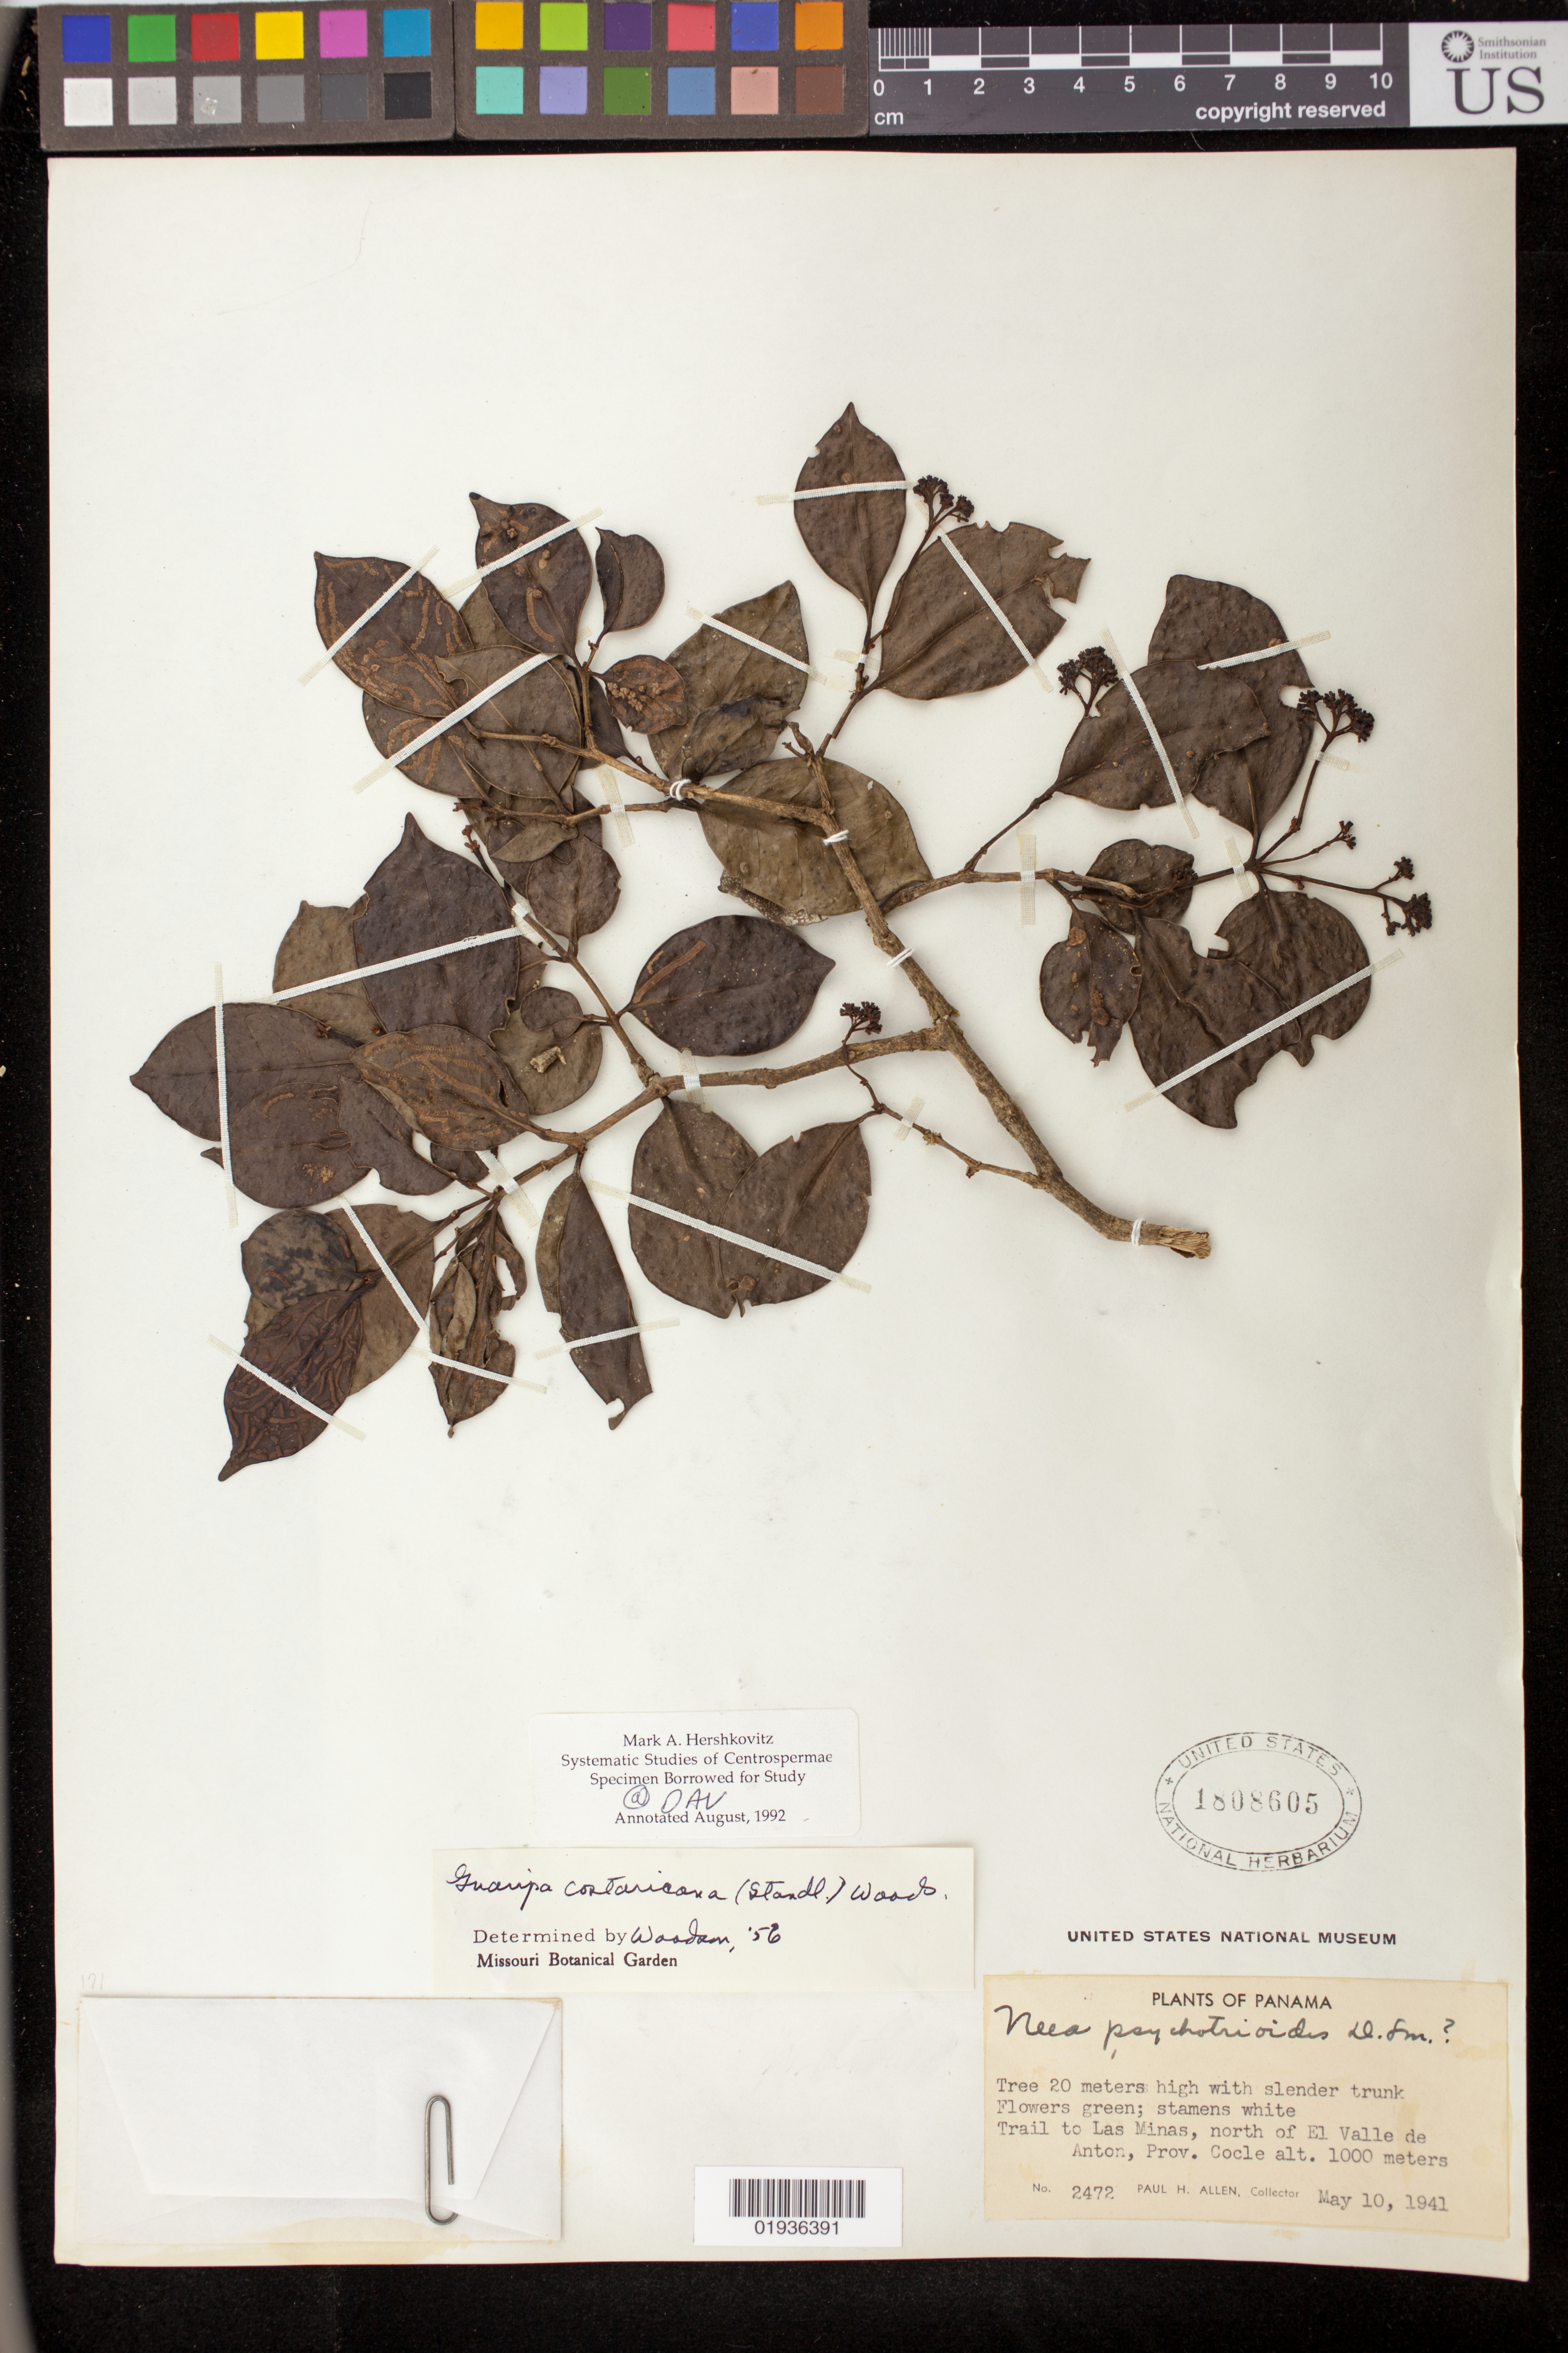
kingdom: Plantae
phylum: Tracheophyta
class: Magnoliopsida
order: Caryophyllales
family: Nyctaginaceae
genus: Guapira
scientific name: Guapira costaricana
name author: (Standl.) Woodson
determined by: Woodson, --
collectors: P. H. Allen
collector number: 2472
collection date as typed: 10 May 1941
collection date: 1941-05-10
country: Panama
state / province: Coclé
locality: Trail to Las Minas, north of El Valle de Anton.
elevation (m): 1000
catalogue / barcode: US 1808605